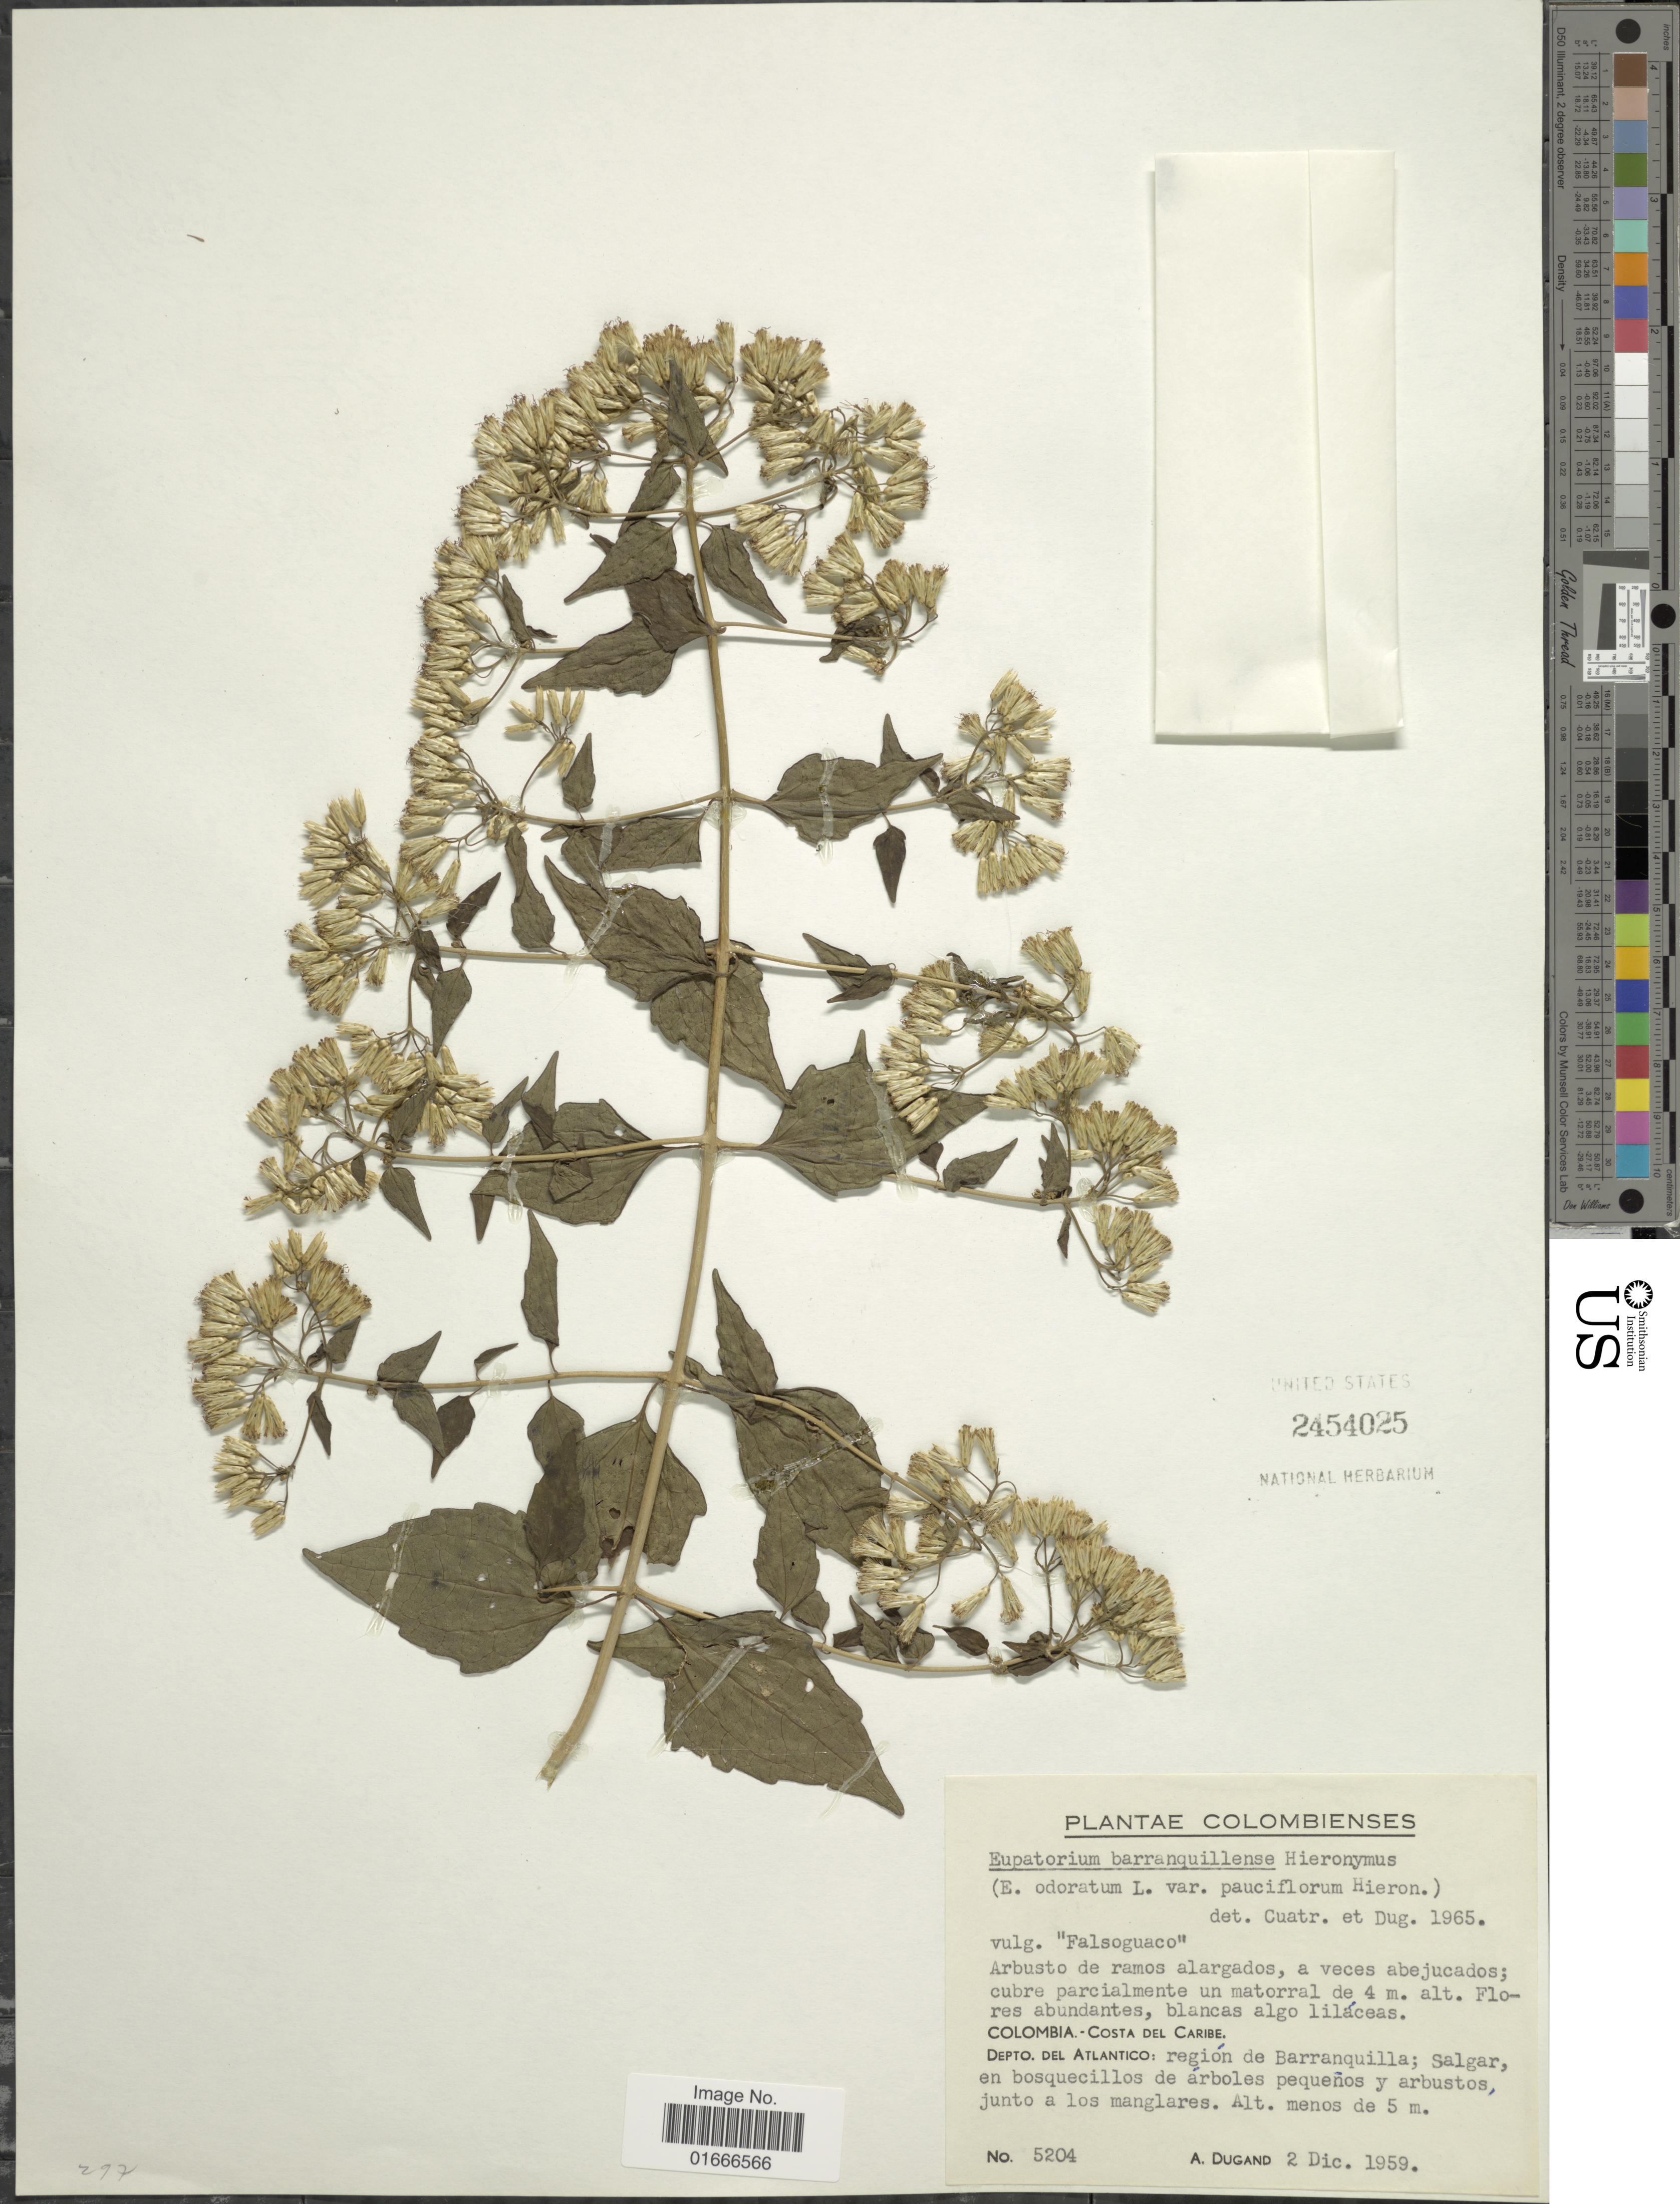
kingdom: Plantae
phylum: Tracheophyta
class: Magnoliopsida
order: Asterales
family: Asteraceae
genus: Chromolaena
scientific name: Chromolaena barranquillensis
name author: (Hieron.) R.M. King & H. Rob.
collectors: A. Dugand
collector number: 5204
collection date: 1959-12-02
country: Colombia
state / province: Atlántico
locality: Costa del Caribe, region de Barranquilla, Salgar en boquecillos de arboles pequenos y arbustos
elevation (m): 5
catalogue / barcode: US 2454025